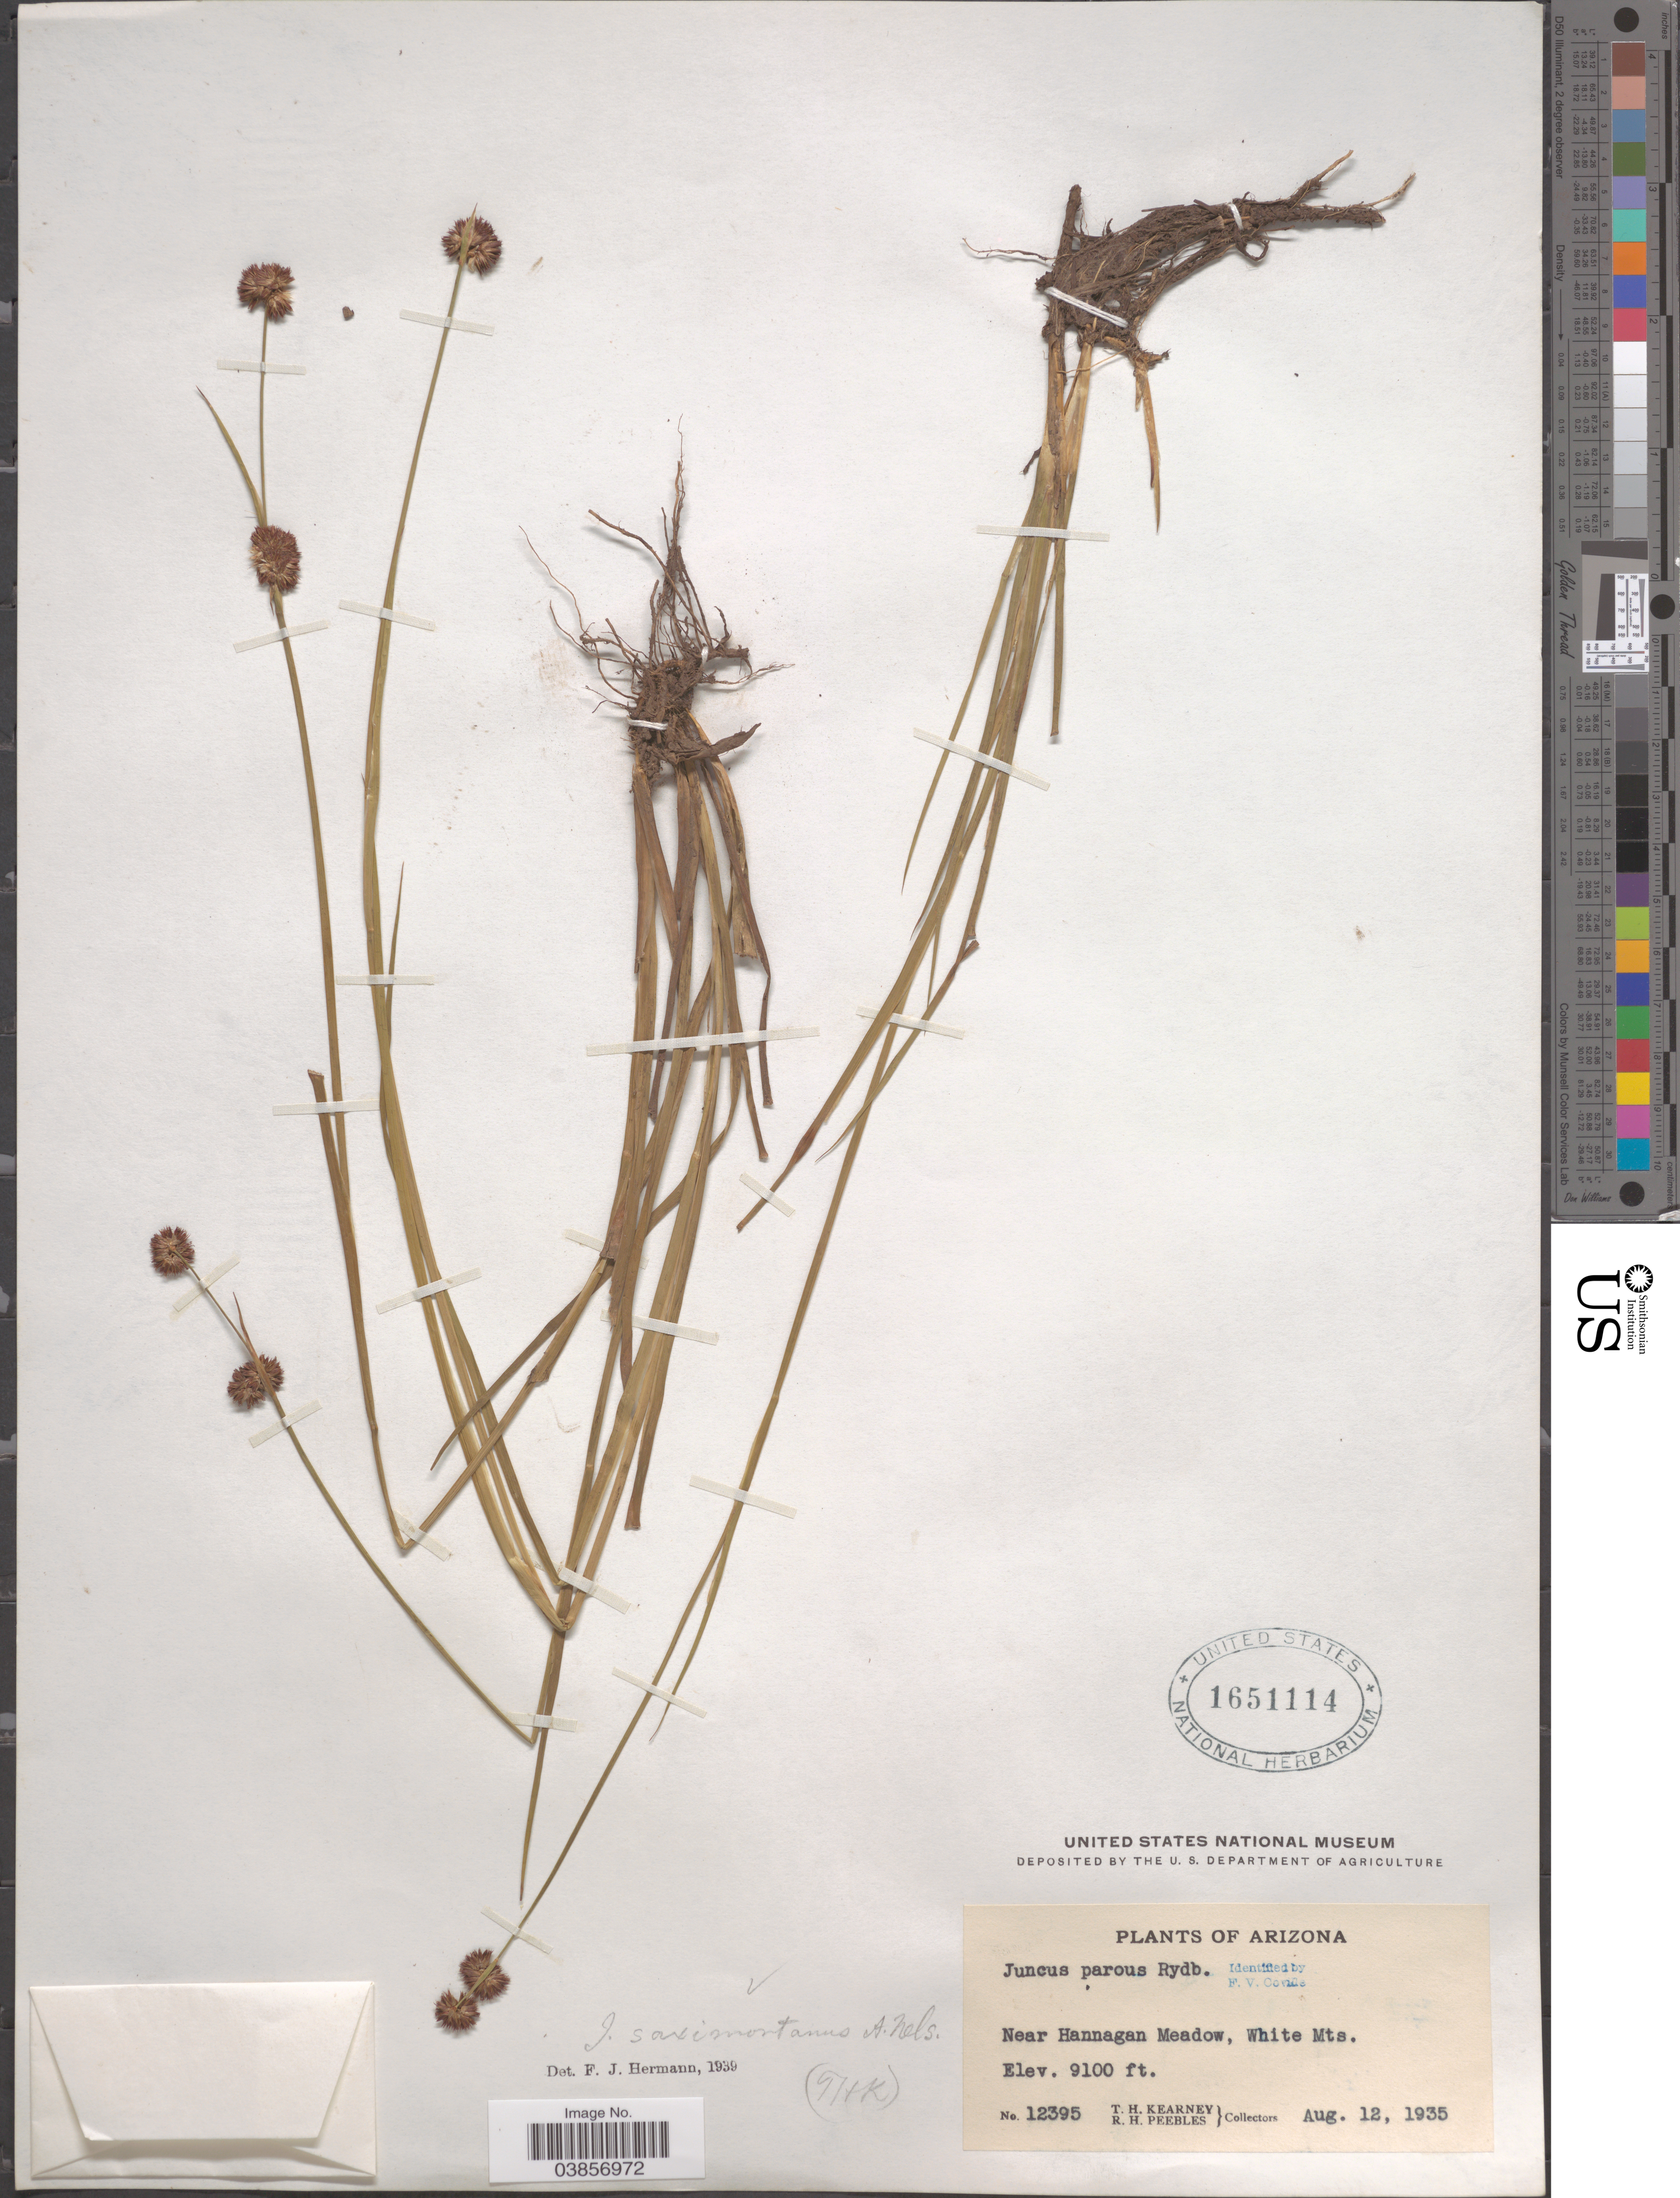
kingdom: Plantae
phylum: Tracheophyta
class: Liliopsida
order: Poales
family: Juncaceae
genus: Juncus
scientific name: Juncus saximontanus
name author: A. Nelson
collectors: T. H. Kearney & R. H. Peebles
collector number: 12395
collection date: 1935-08-12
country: United States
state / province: Arizona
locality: Near Hannagan Meadow, White Mts.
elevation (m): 2774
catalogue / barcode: US 1651114